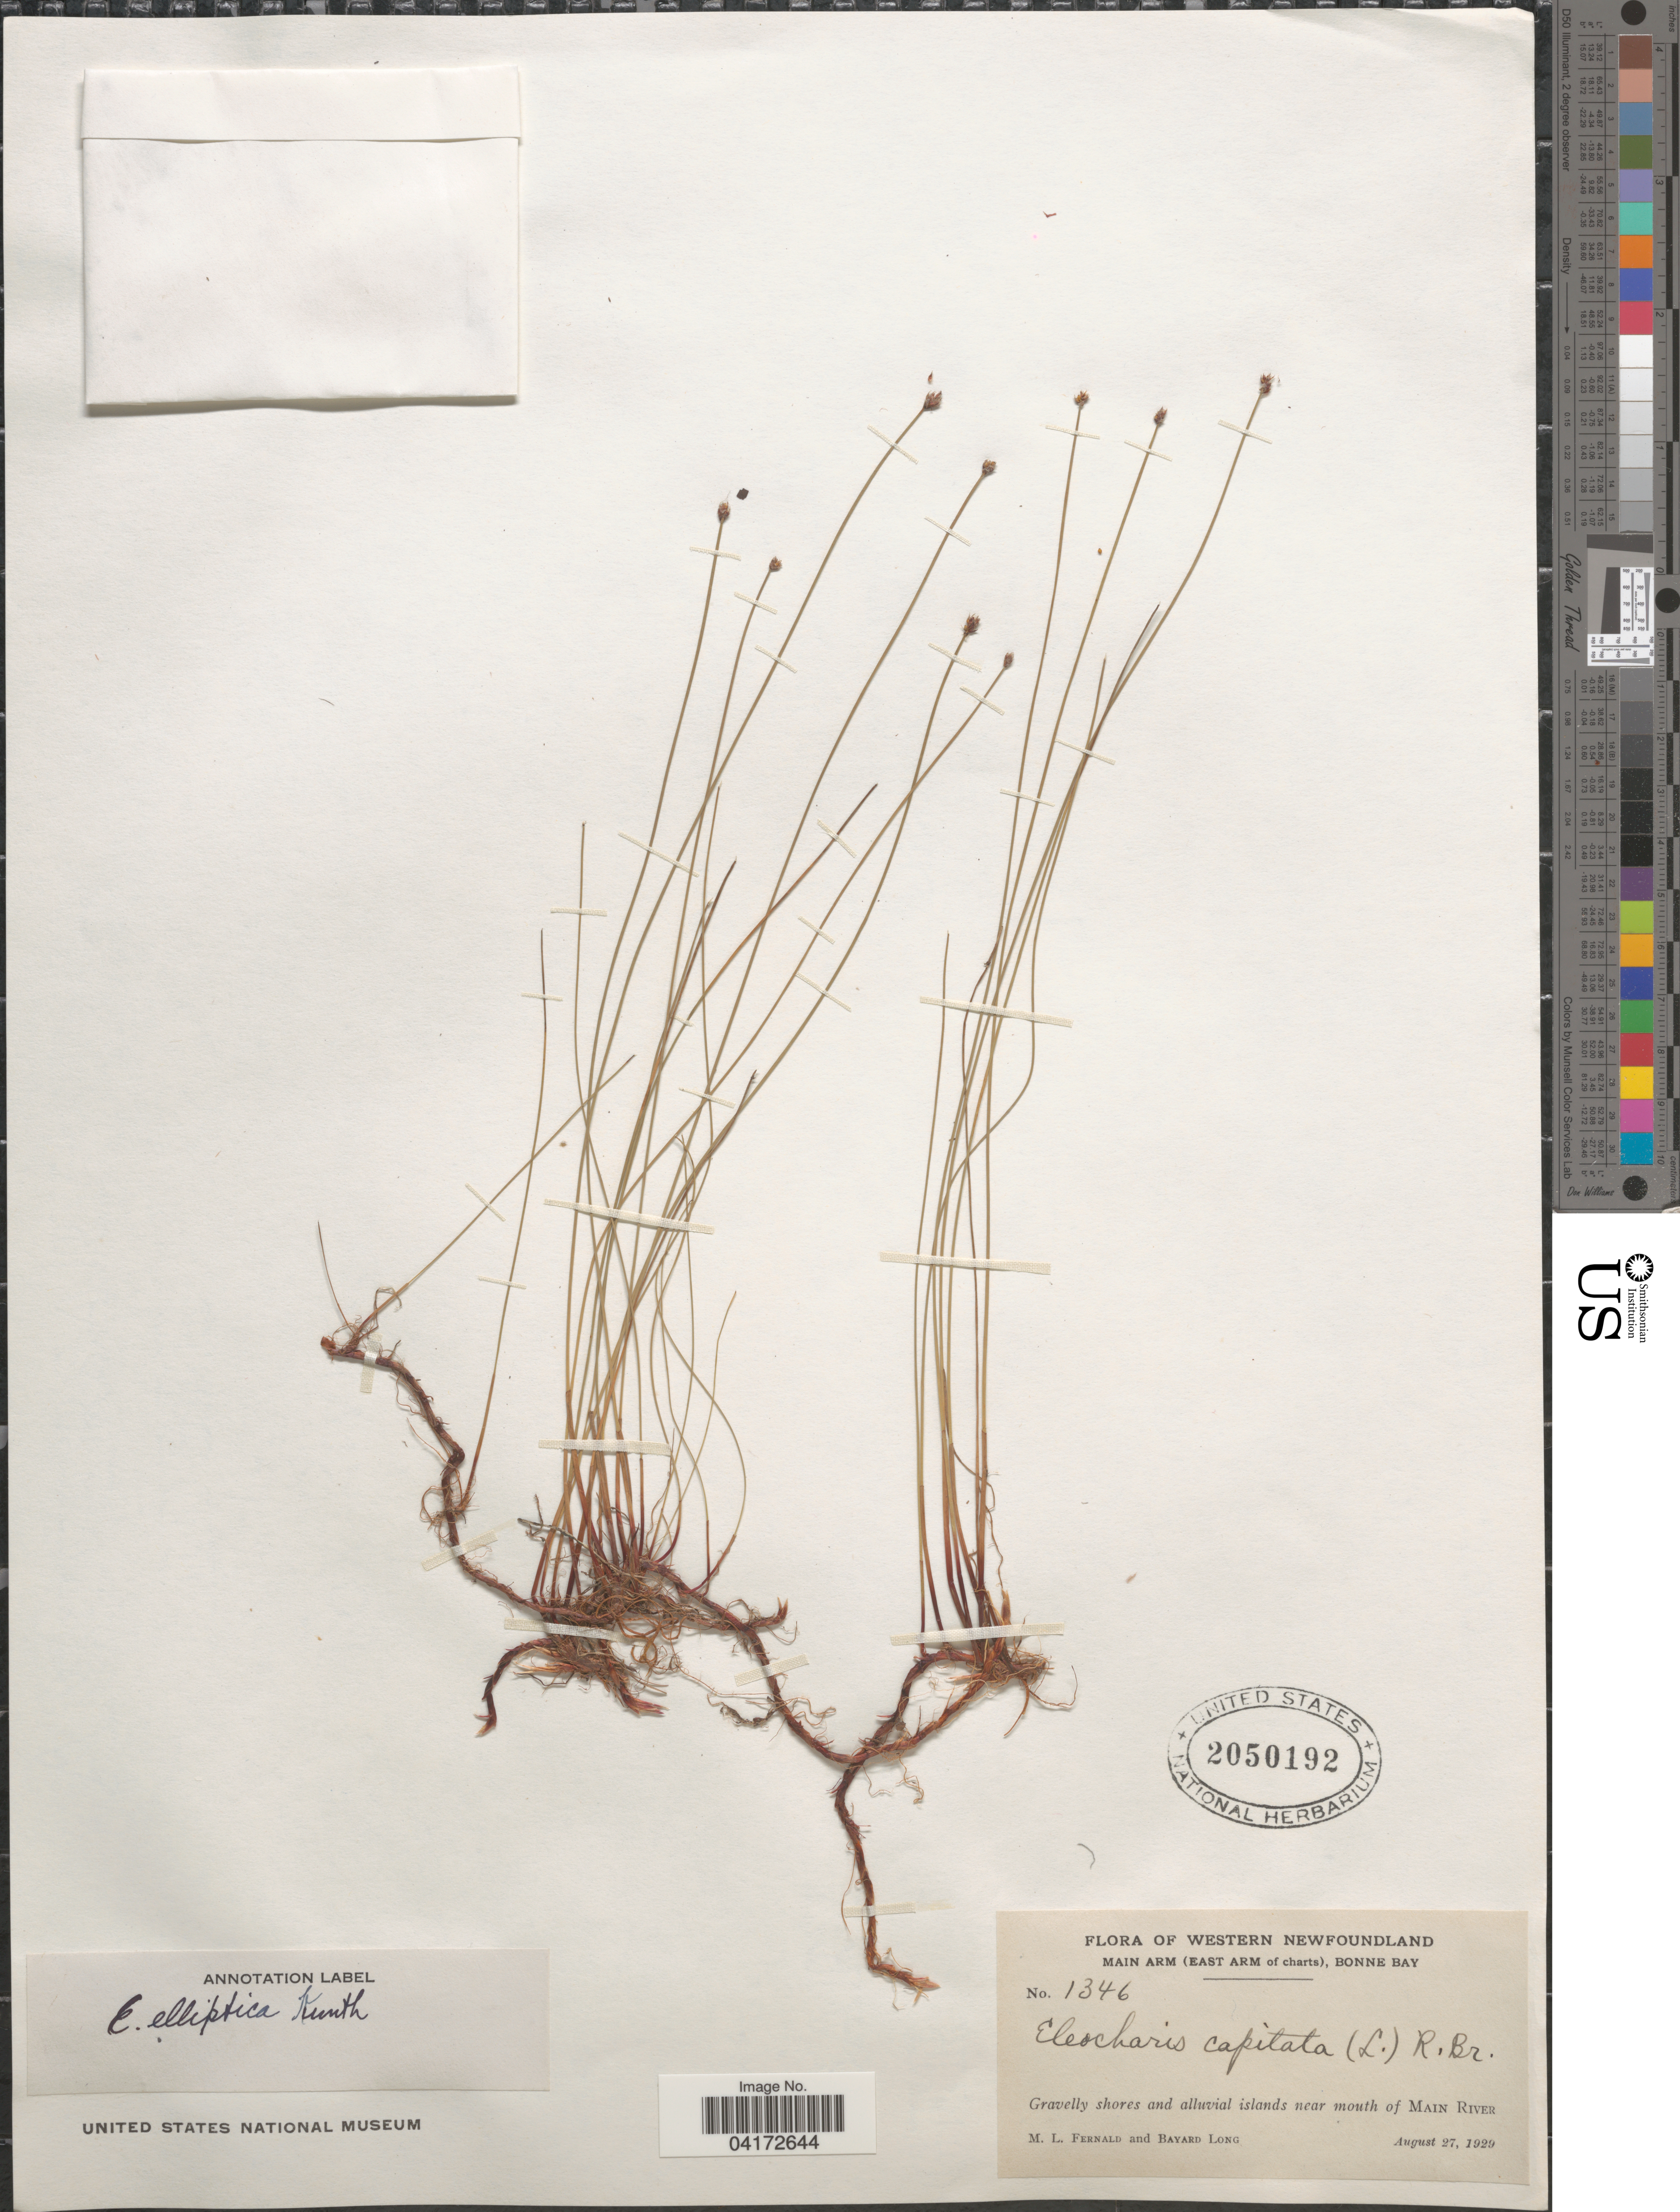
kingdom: Plantae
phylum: Tracheophyta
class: Liliopsida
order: Poales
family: Cyperaceae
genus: Eleocharis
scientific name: Eleocharis capitata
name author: (L.) R. Br.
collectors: M. L. Fernald & B. Long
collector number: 1346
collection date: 1929-08-27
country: Canada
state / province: Newfoundland and Labrador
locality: Western Newfoundland. Main Arm (East Arm of charts), Bonne Bay. Gravelly shores and alluvial islands near mouth of Main River.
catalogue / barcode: US 2050192